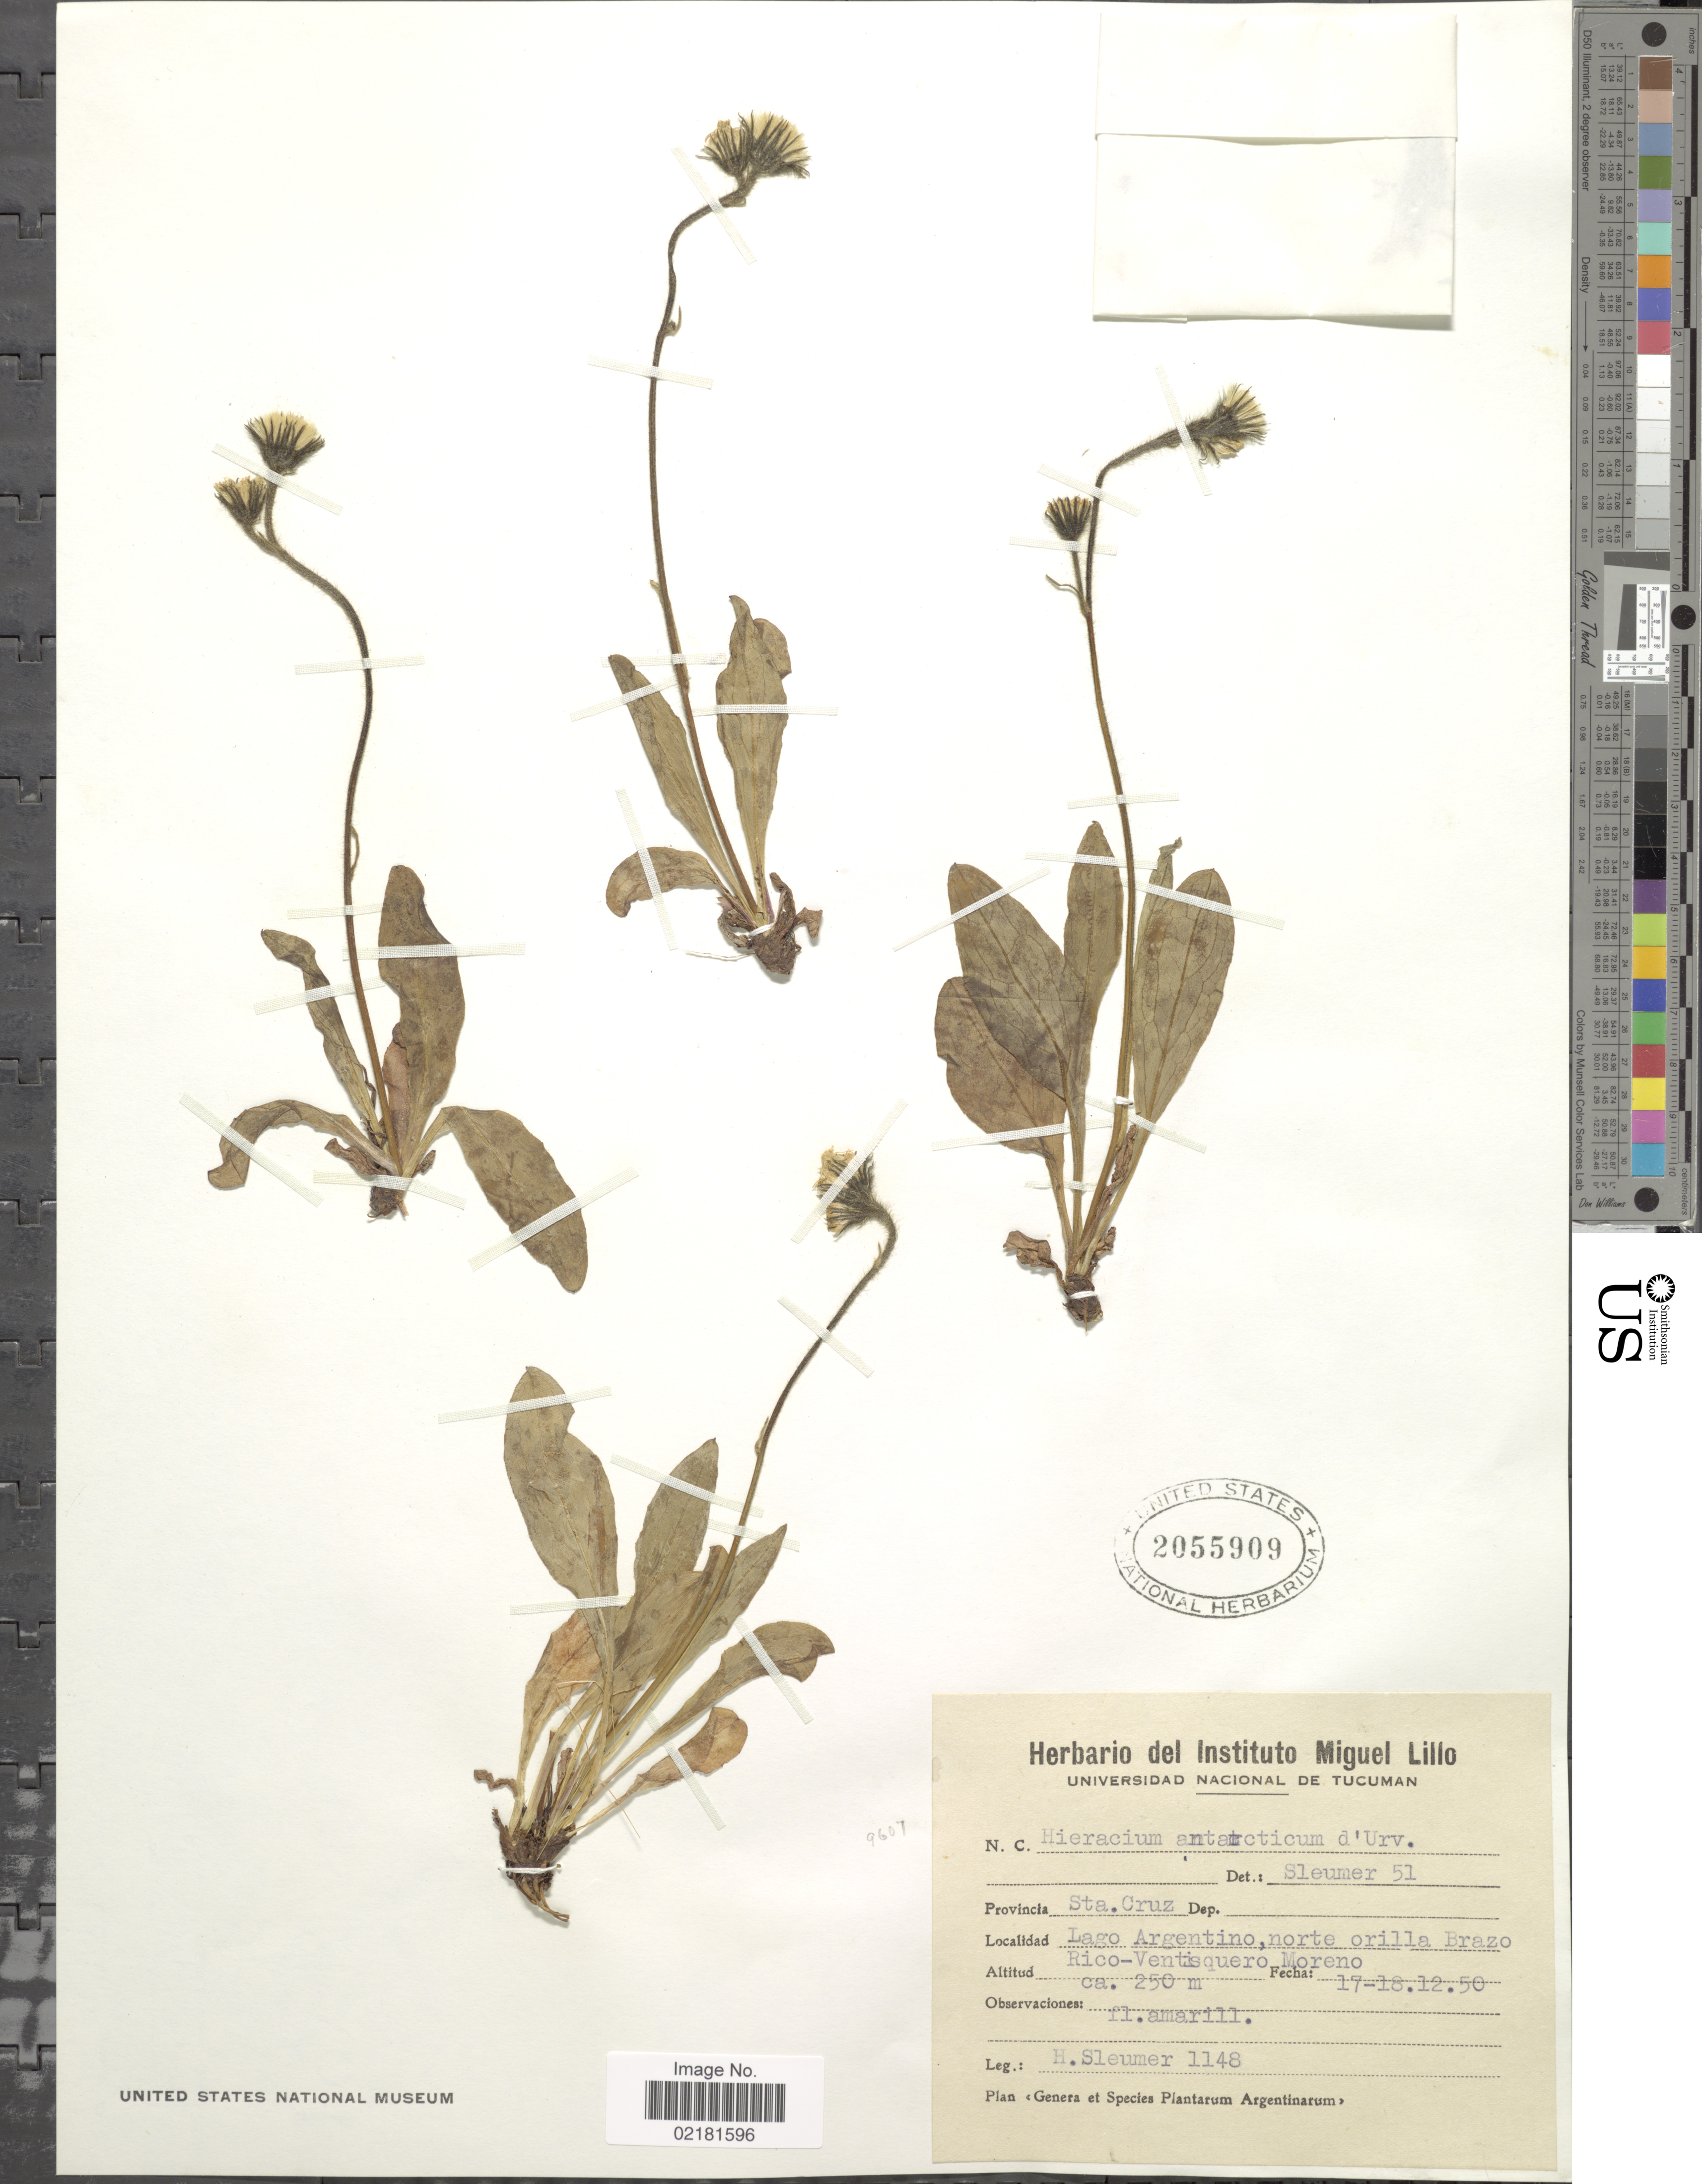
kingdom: Plantae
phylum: Tracheophyta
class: Magnoliopsida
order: Asterales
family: Asteraceae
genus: Hieracium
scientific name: Hieracium antarcticum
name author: d'Urv.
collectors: H. O. Sleumer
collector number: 1148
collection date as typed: Transcribed d/m/y: 17/12/50 to 18/12/50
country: Argentina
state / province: Santa Cruz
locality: Provincia Sta. Cruz, Lago Argentino, norte orilla Brazo Rico-Ventisquero Moreno.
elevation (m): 250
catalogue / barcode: US 2055909